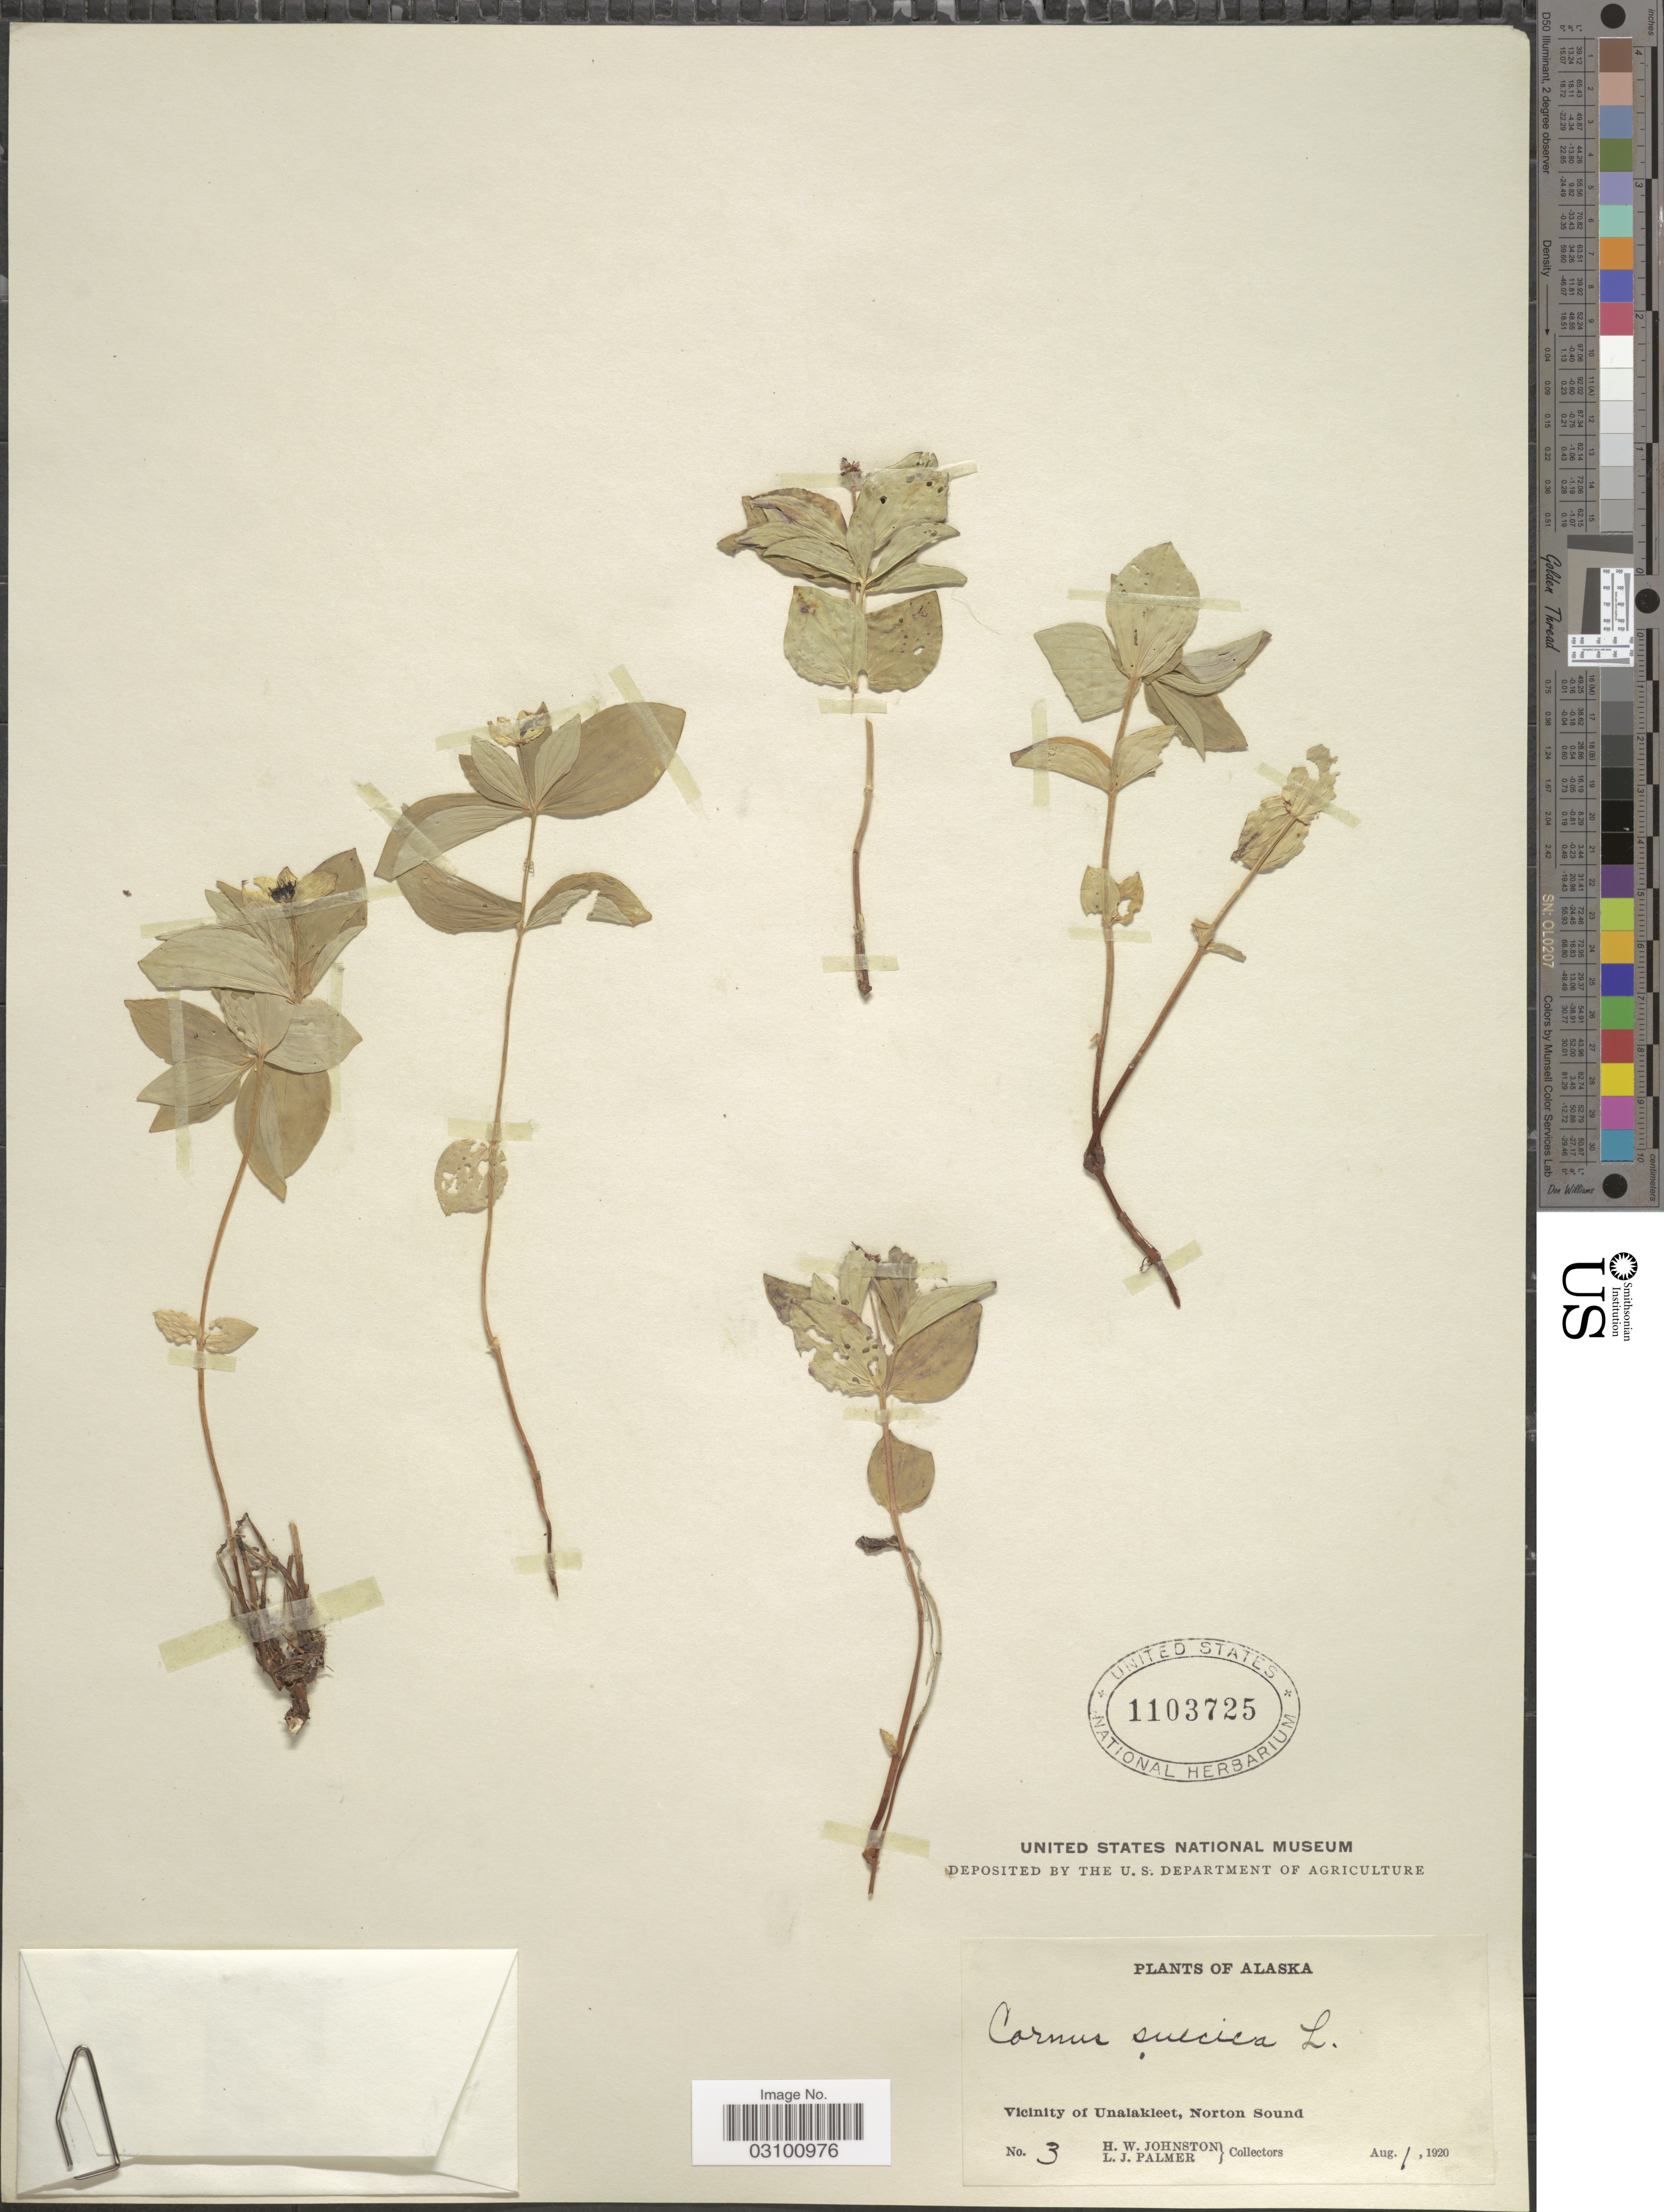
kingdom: Plantae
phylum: Tracheophyta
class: Magnoliopsida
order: Cornales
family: Cornaceae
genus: Cornus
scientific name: Cornus suecica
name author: L.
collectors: H. W. Johnston & L. J. Palmer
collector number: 3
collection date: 1920-08-01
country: United States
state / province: Alaska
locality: Vicinity of Unalakleet, Norton Sound.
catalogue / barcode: US 1103725